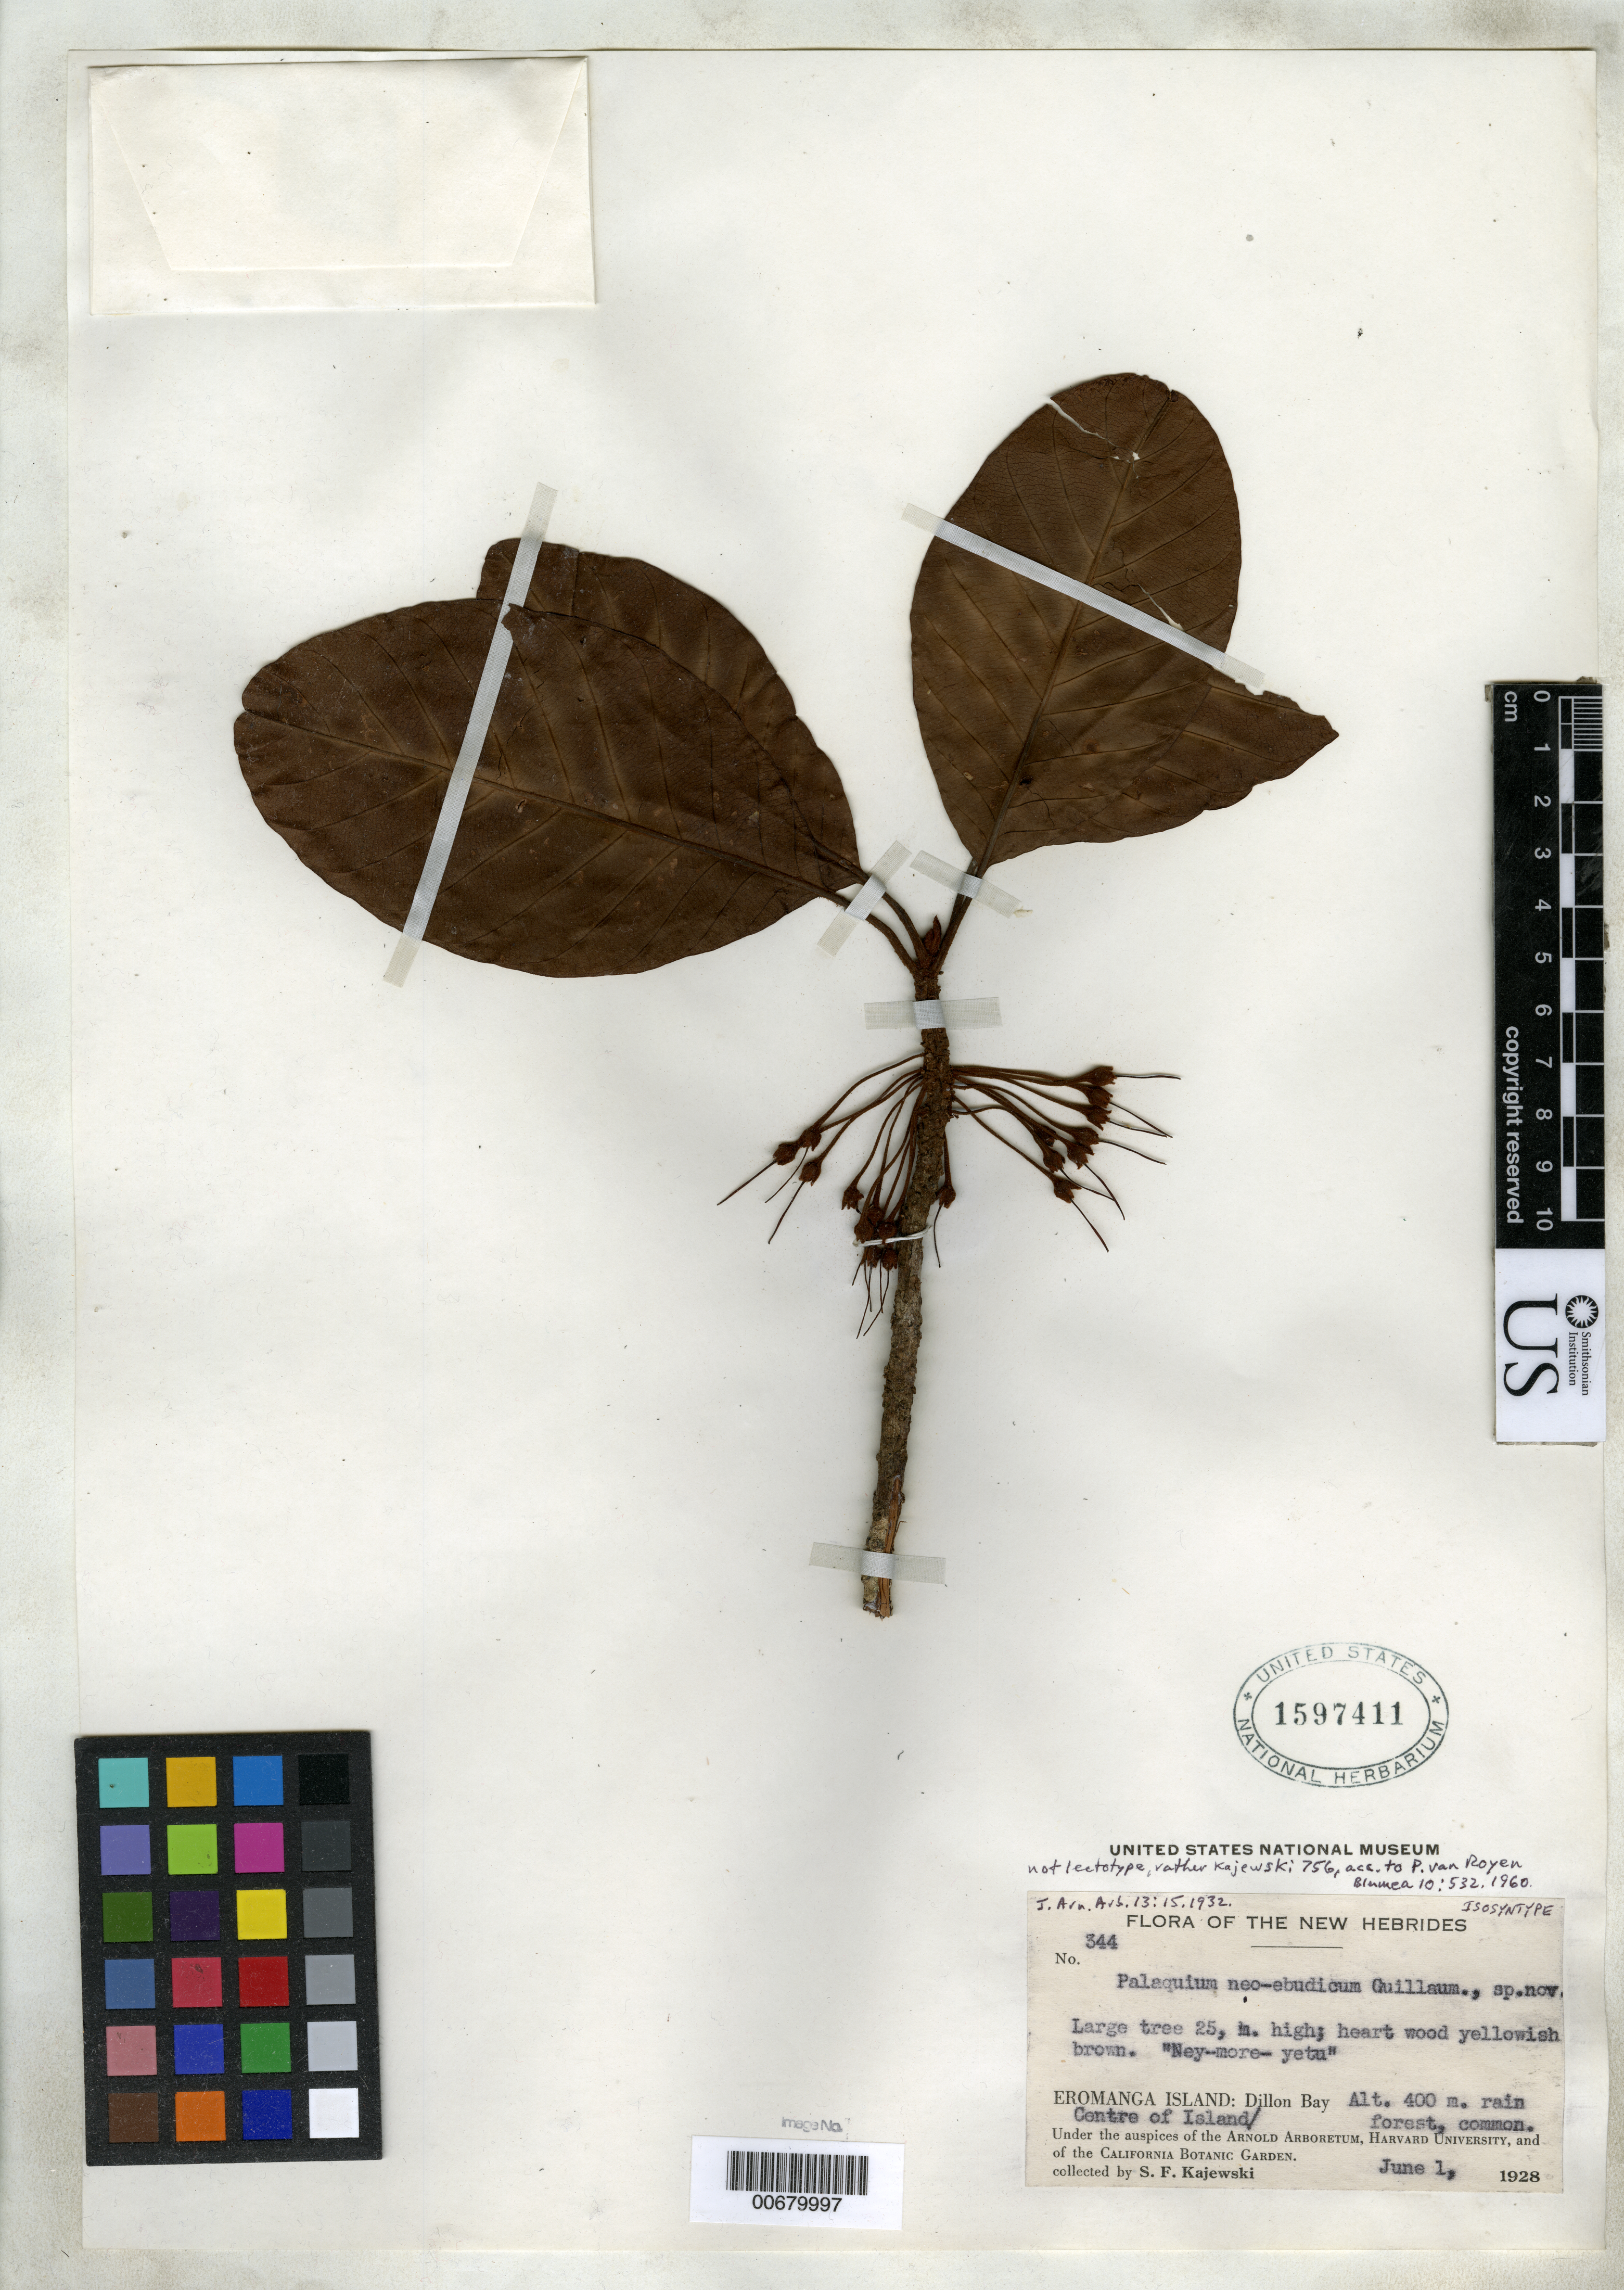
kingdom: Plantae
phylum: Tracheophyta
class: Magnoliopsida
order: Ericales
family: Sapotaceae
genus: Palaquium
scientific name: Palaquium neo-ebudicum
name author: Guillaumin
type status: Isosyntype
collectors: S. Kajewski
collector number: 344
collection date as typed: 01 Jun 1928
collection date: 1928-06-01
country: Vanuatu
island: Erromango [Eromanga]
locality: Dillon Bay. Center of island.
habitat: Forest. Common,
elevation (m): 400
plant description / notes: Common name: Ney-more-yeta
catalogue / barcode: US 1597411